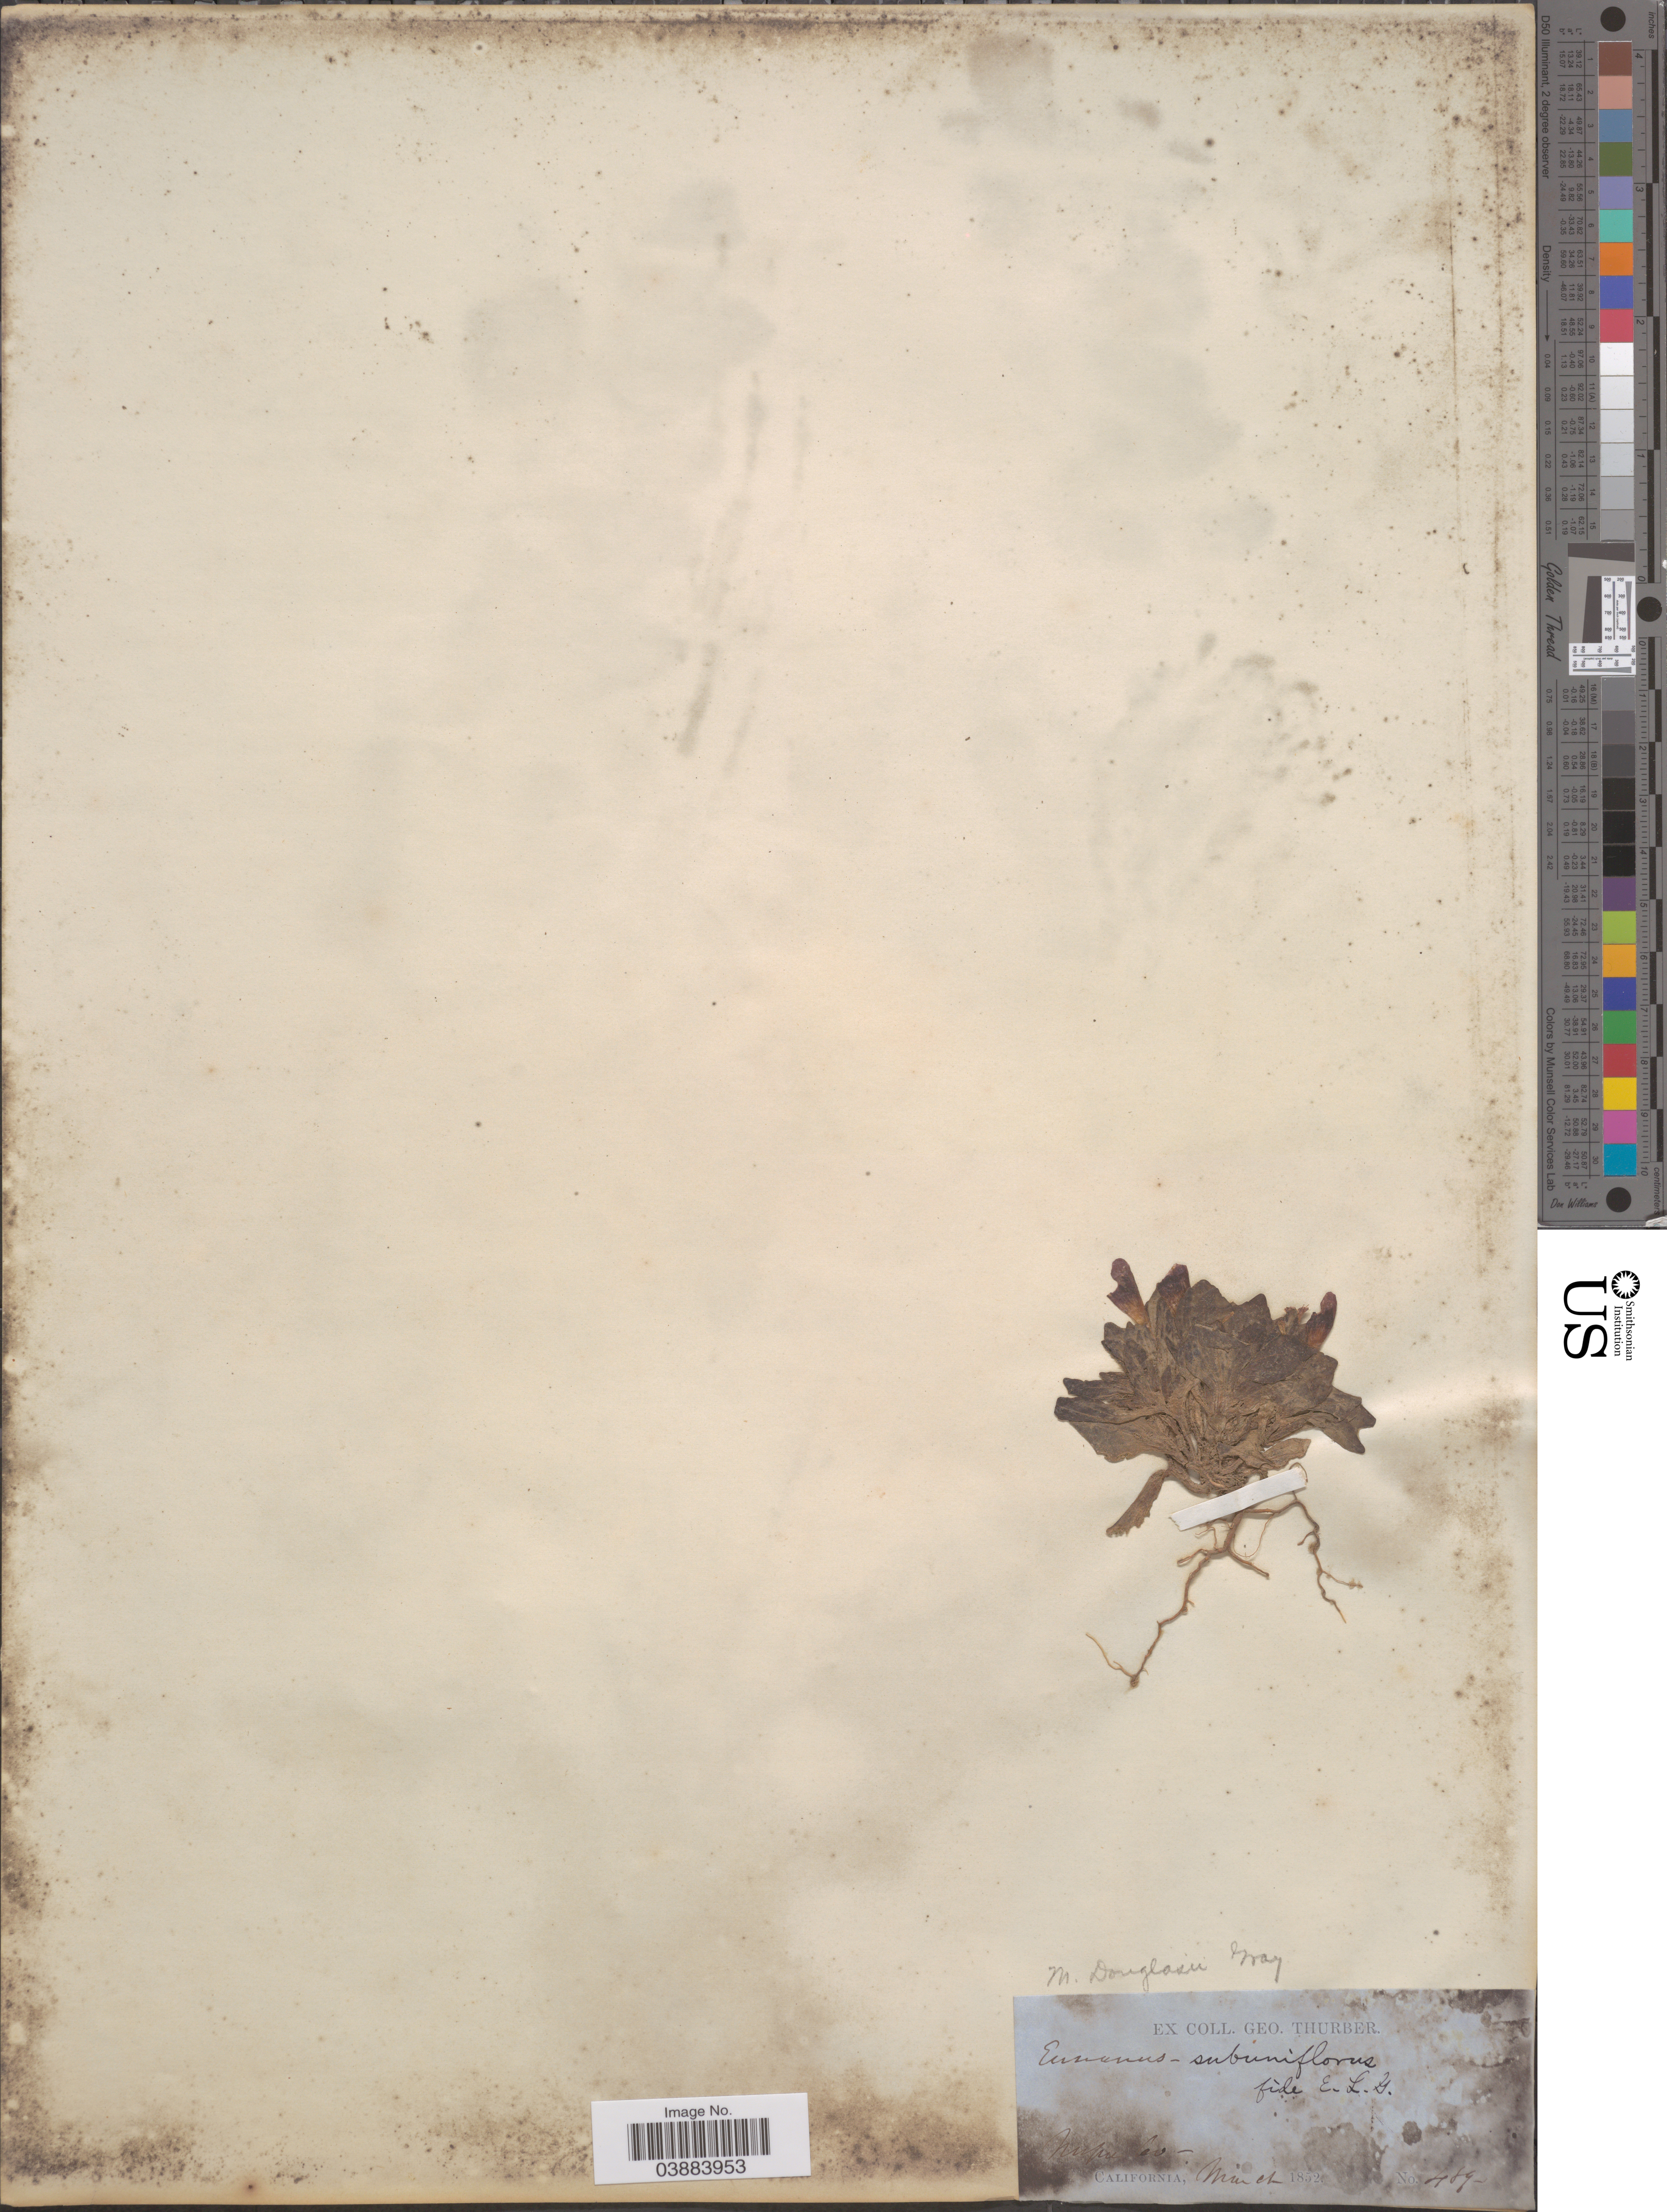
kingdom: Plantae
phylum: Tracheophyta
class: Magnoliopsida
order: Lamiales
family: Phrymaceae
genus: Eunanus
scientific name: Eunanus subuniflorus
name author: Greene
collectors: G. Thurber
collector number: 489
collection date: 1852-03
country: United States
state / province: California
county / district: Napa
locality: Napa Co.